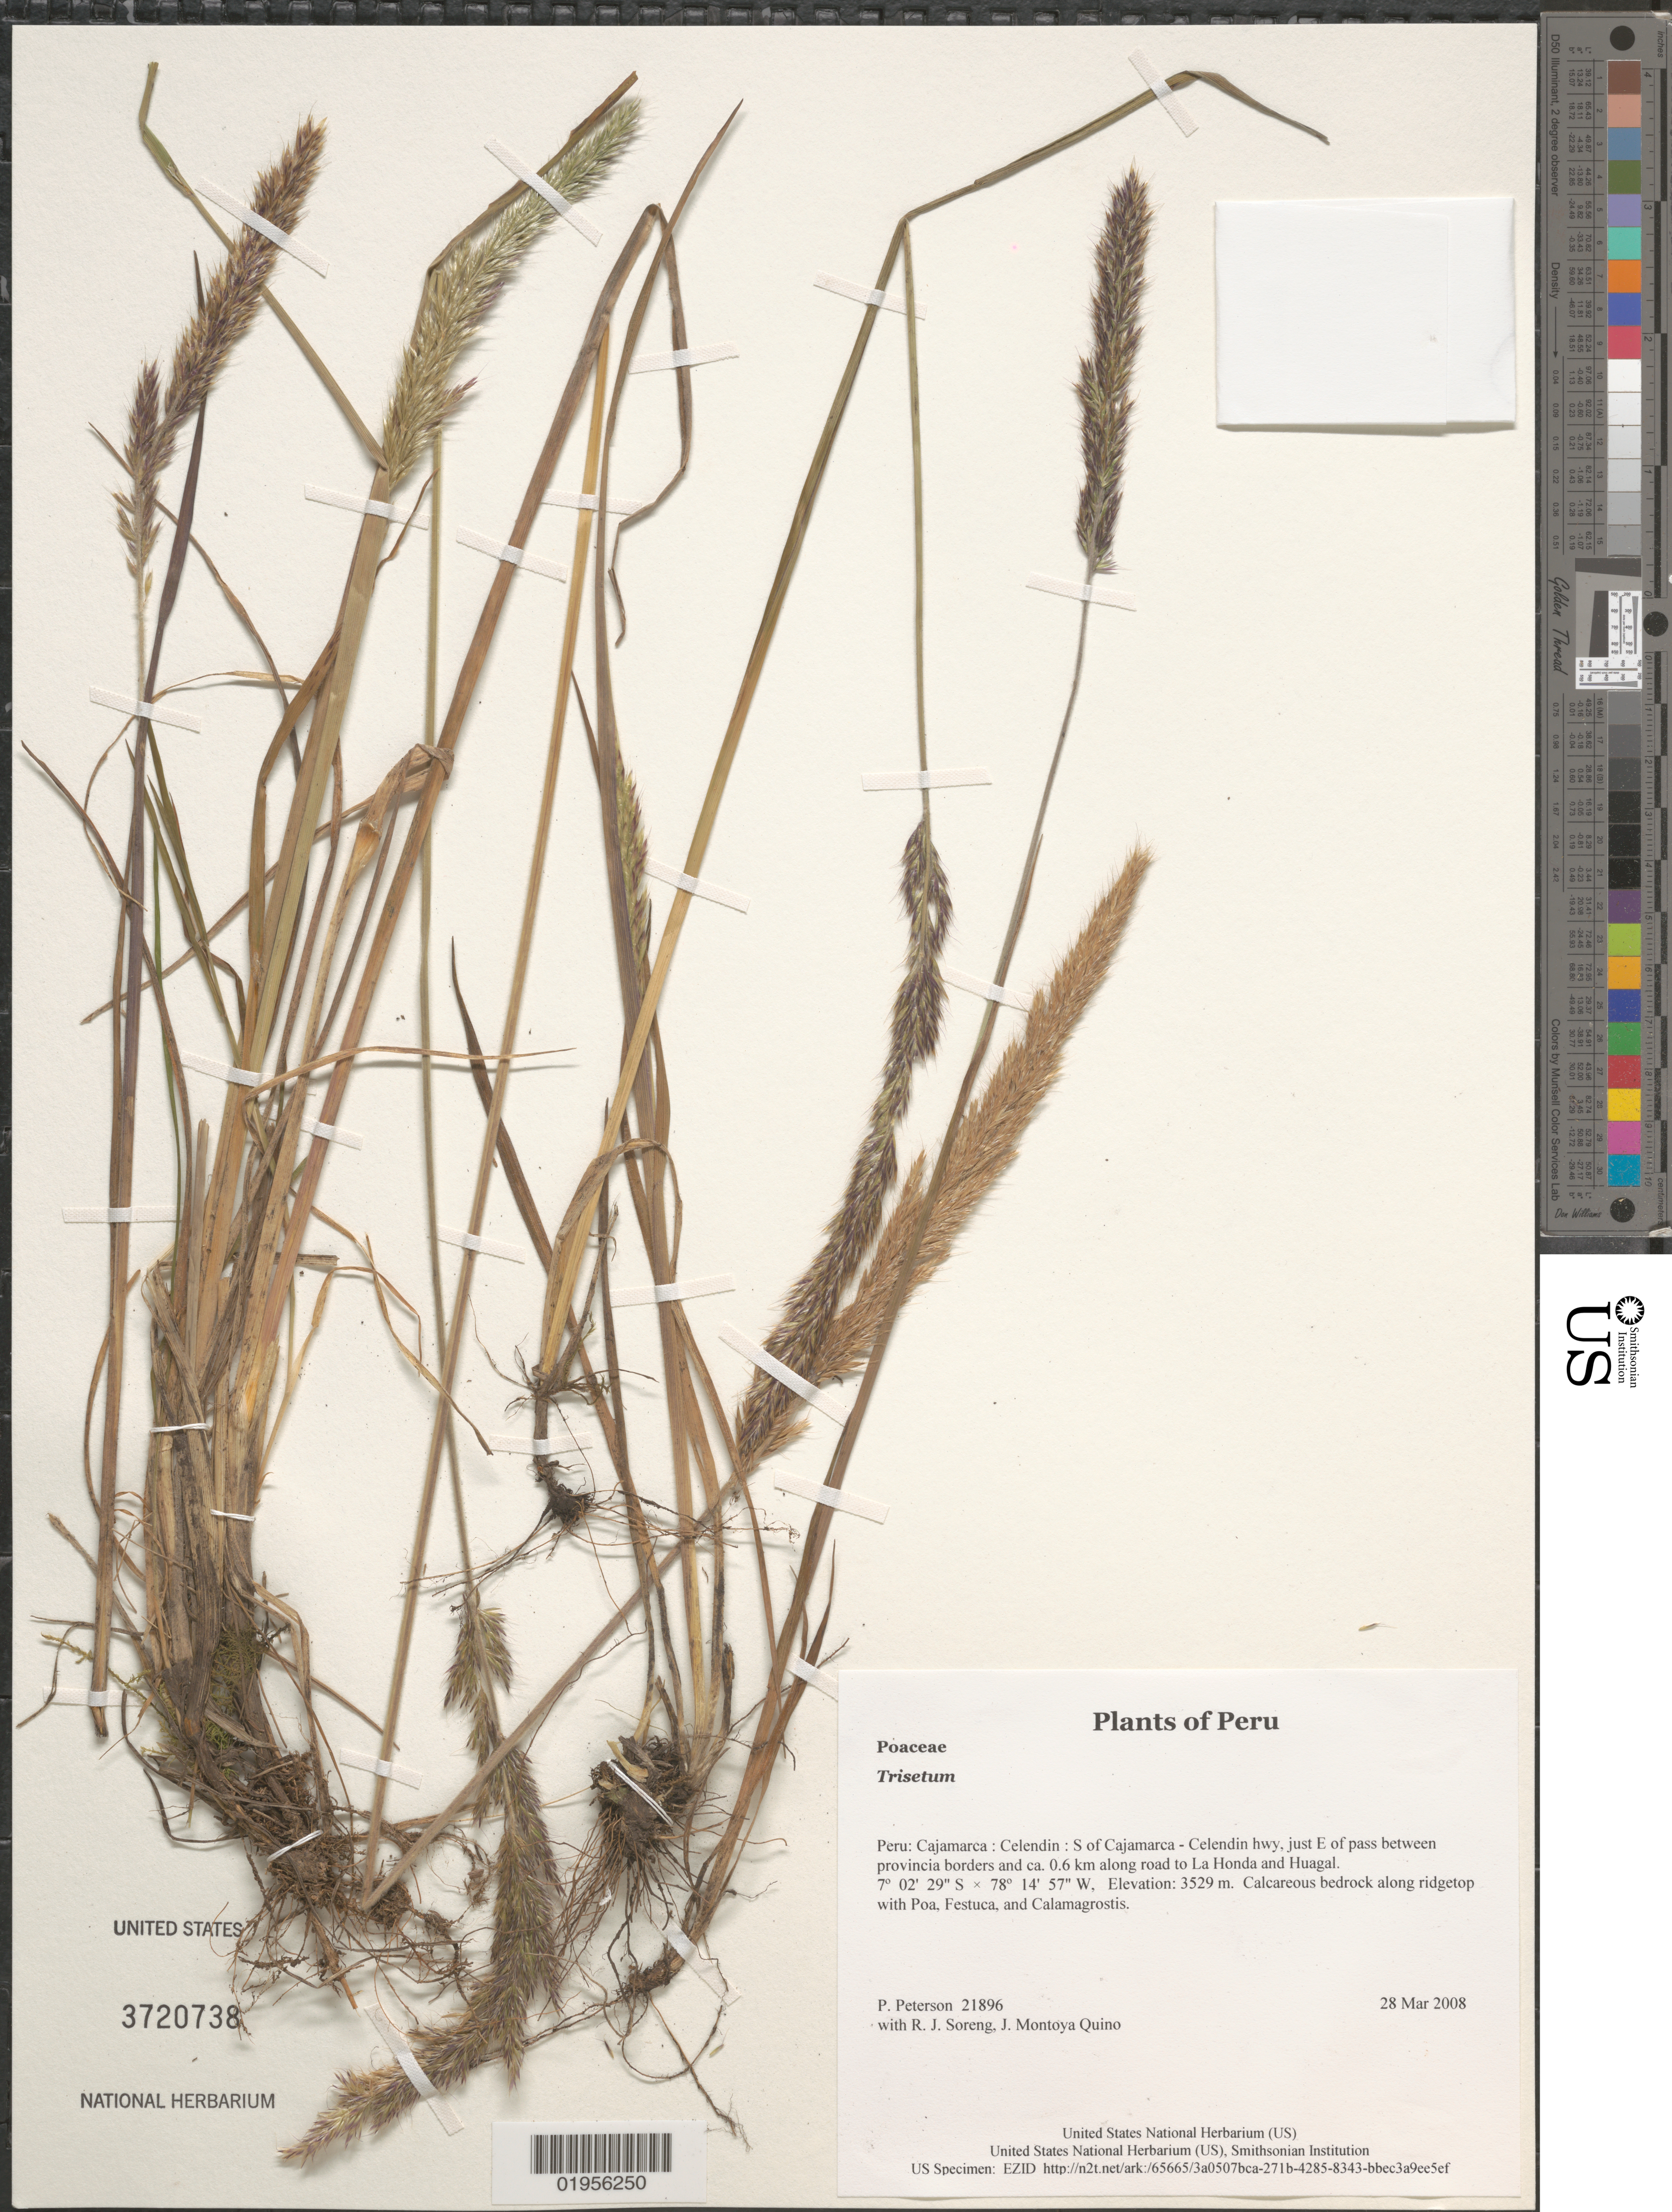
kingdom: Plantae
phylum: Tracheophyta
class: Liliopsida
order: Poales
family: Poaceae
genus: Trisetum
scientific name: Trisetum sp.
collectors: P. M. Peterson, R. J. Soreng & J. Montoya Quino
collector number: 21896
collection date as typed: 28 Mar 2008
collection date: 2008-03-28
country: Peru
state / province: Cajamarca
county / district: Celendín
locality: S of Cajamarca - Celendin hwy, just E of pass between provincia borders and ca. 0.6 km along road to La Honda and Huagal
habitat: Calcareous bedrock along ridgetop with Poa, Festuca, and Calamagrostis.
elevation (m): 3529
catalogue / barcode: US 3720738